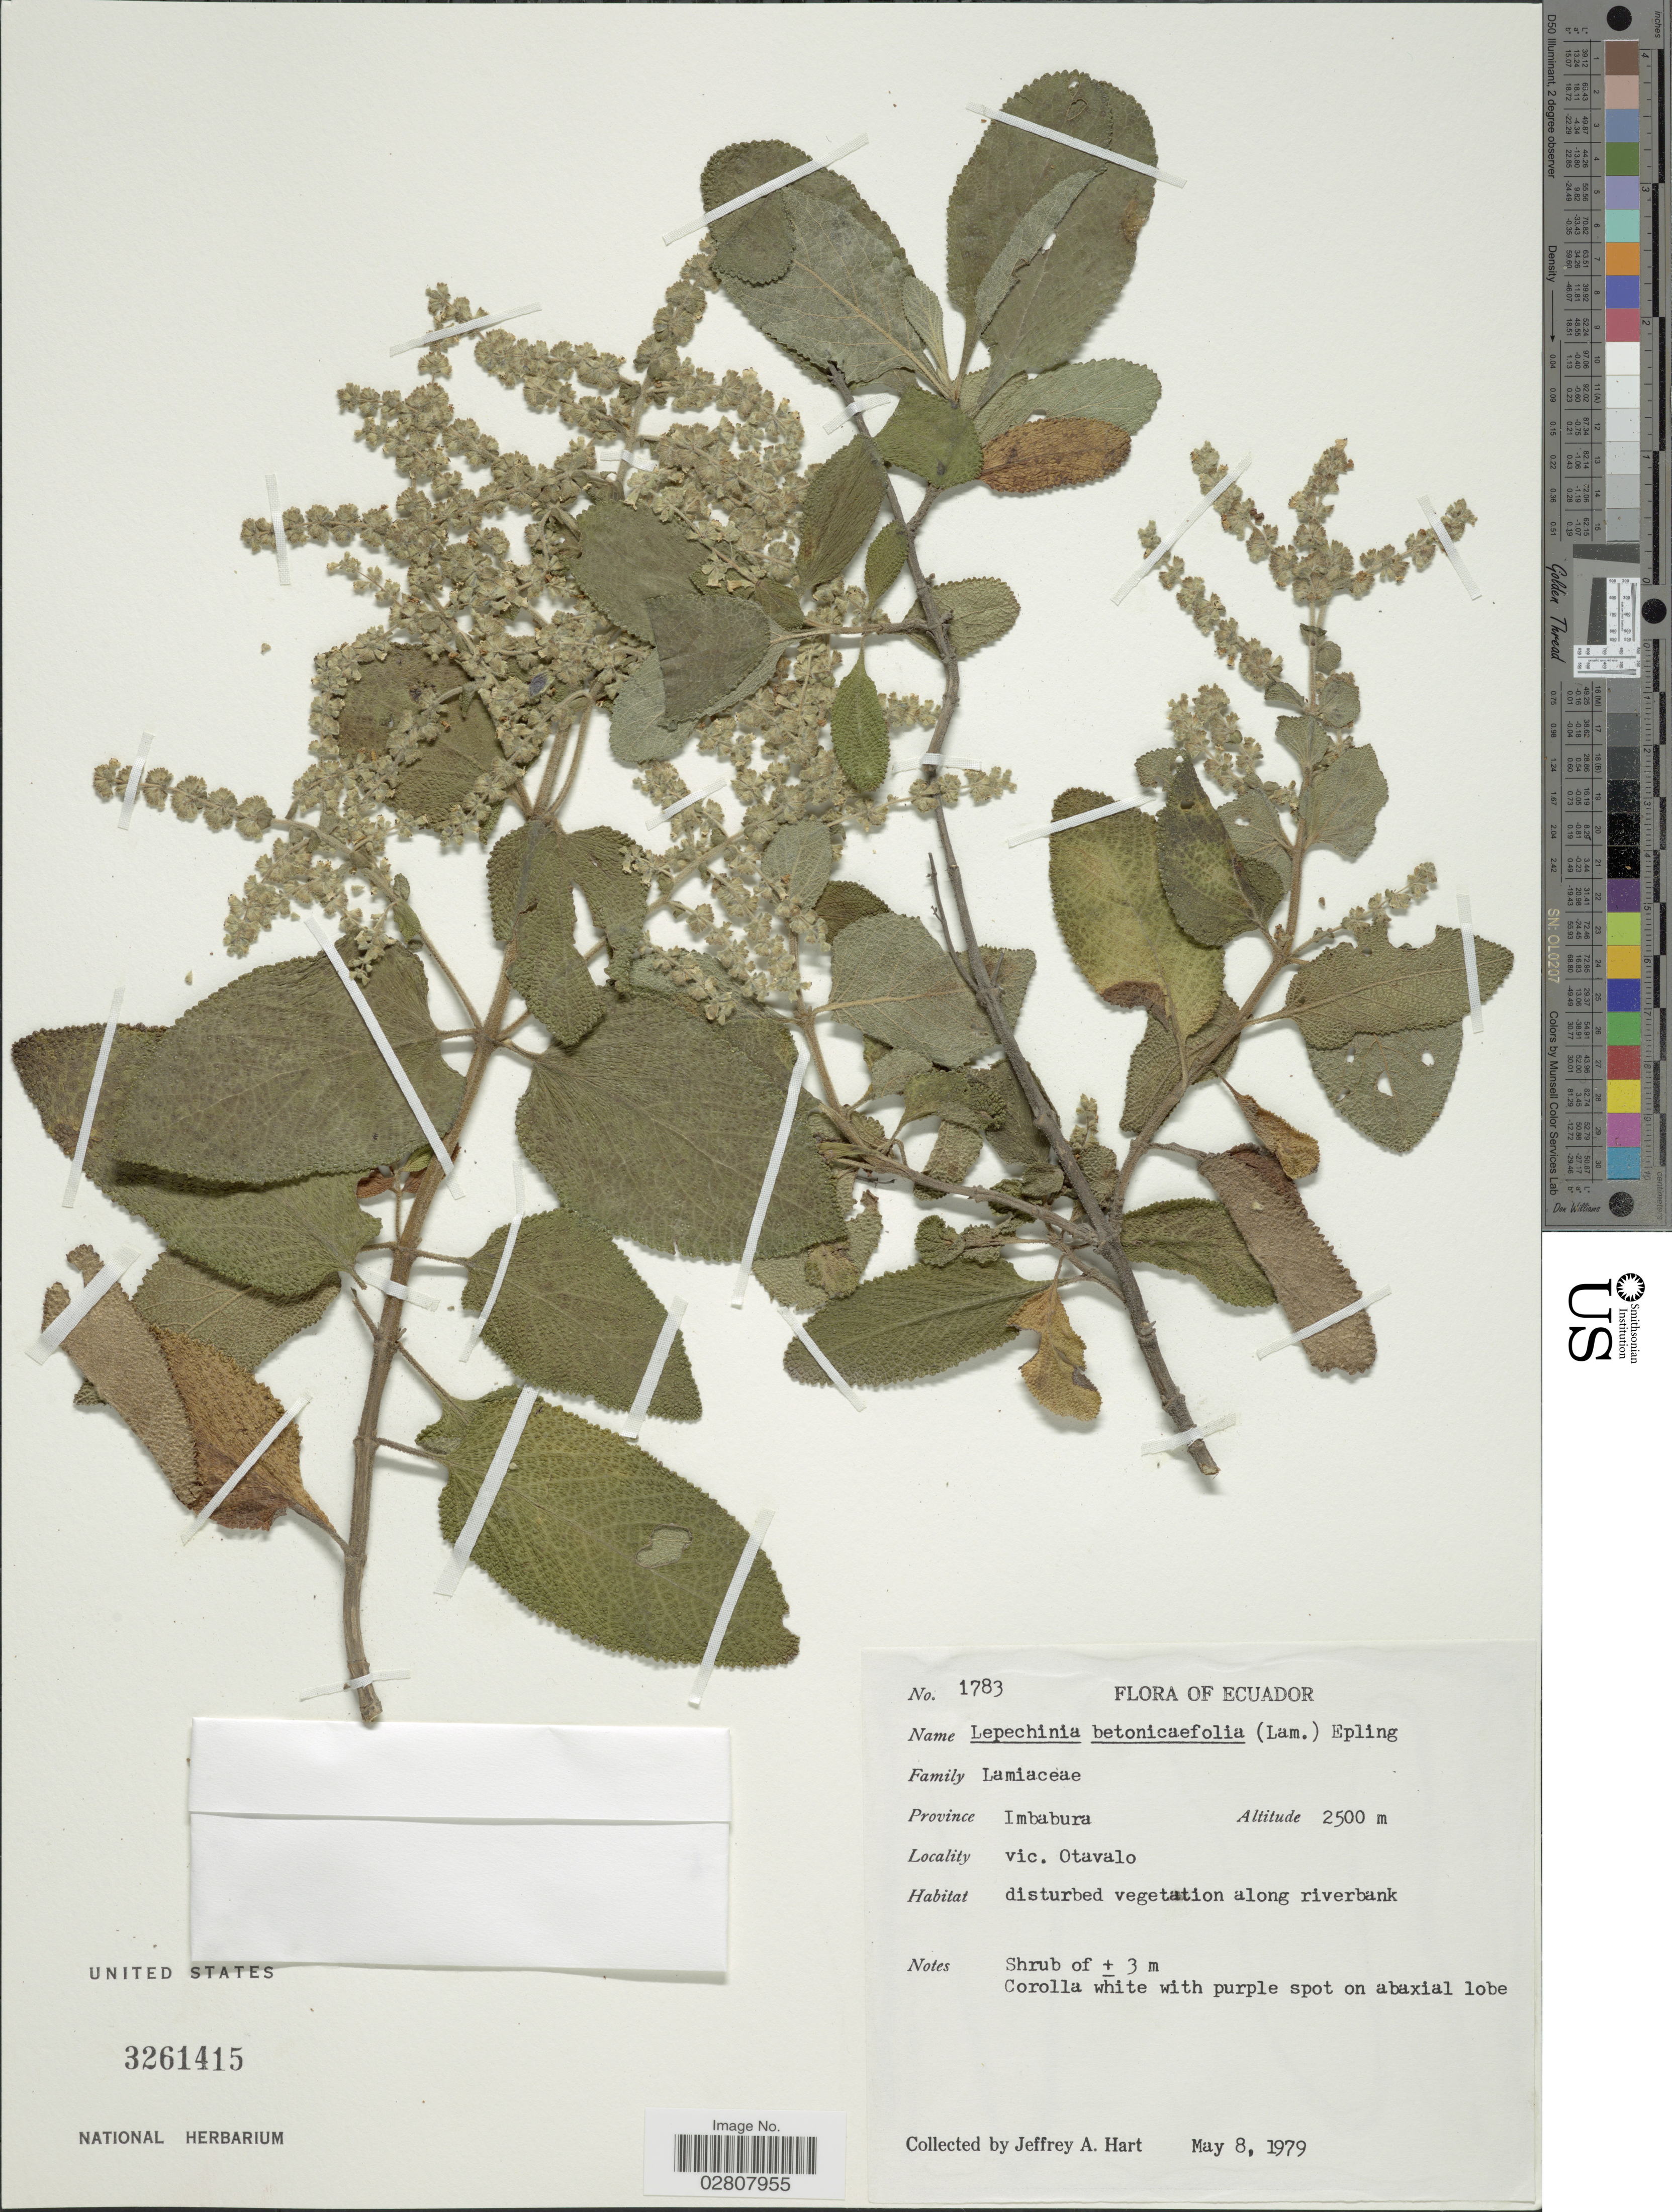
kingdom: Plantae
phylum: Tracheophyta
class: Magnoliopsida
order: Lamiales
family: Lamiaceae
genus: Lepechinia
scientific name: Lepechinia betonicifolia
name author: (Lam.) Epling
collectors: J. A. Hart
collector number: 1783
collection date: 1979-05-08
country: Ecuador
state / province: Imbabura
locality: Vic. Otavalo, disturbed vegetation along riverbank.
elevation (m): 2500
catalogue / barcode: US 3261415